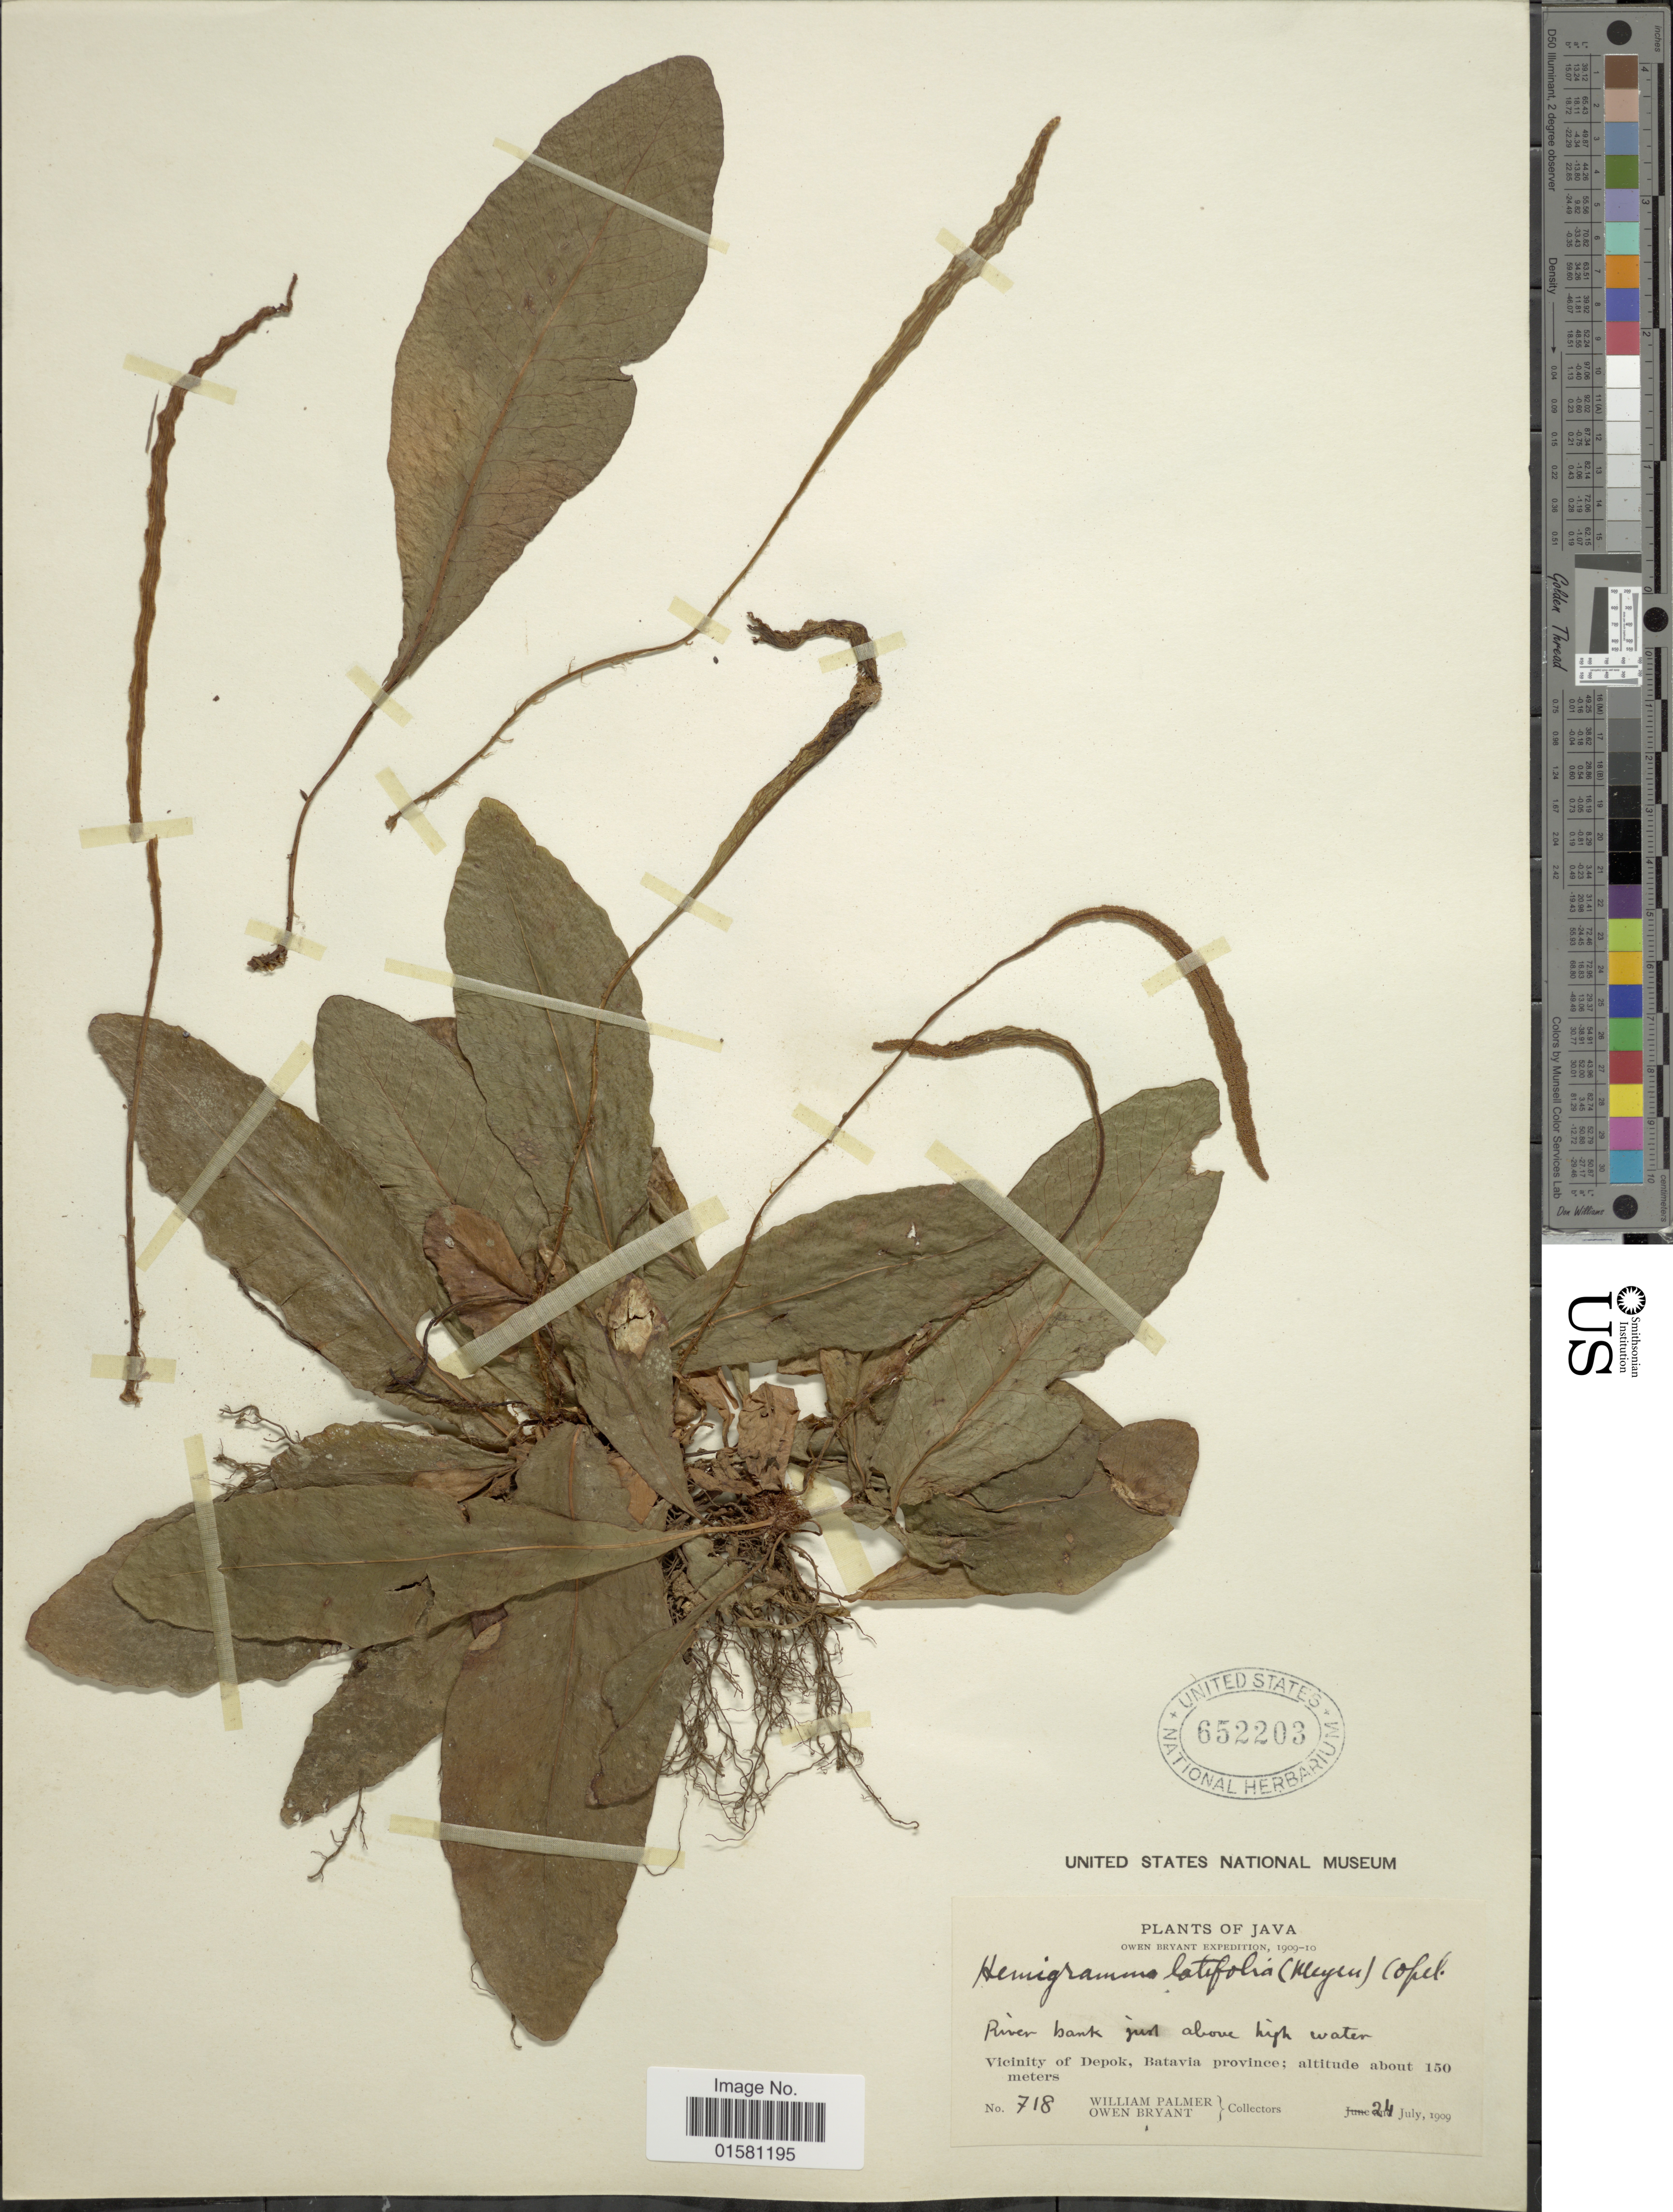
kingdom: Plantae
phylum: Tracheophyta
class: Polypodiopsida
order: Polypodiales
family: Tectariaceae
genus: Tectaria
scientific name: Tectaria taccifolia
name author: (Fée) M.G. Price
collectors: W. Palmer & O. Bryant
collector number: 718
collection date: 1909-07-24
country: Indonesia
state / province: Java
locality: Java, Vicinity of Depok, Batavia province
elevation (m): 150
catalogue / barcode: US 652203